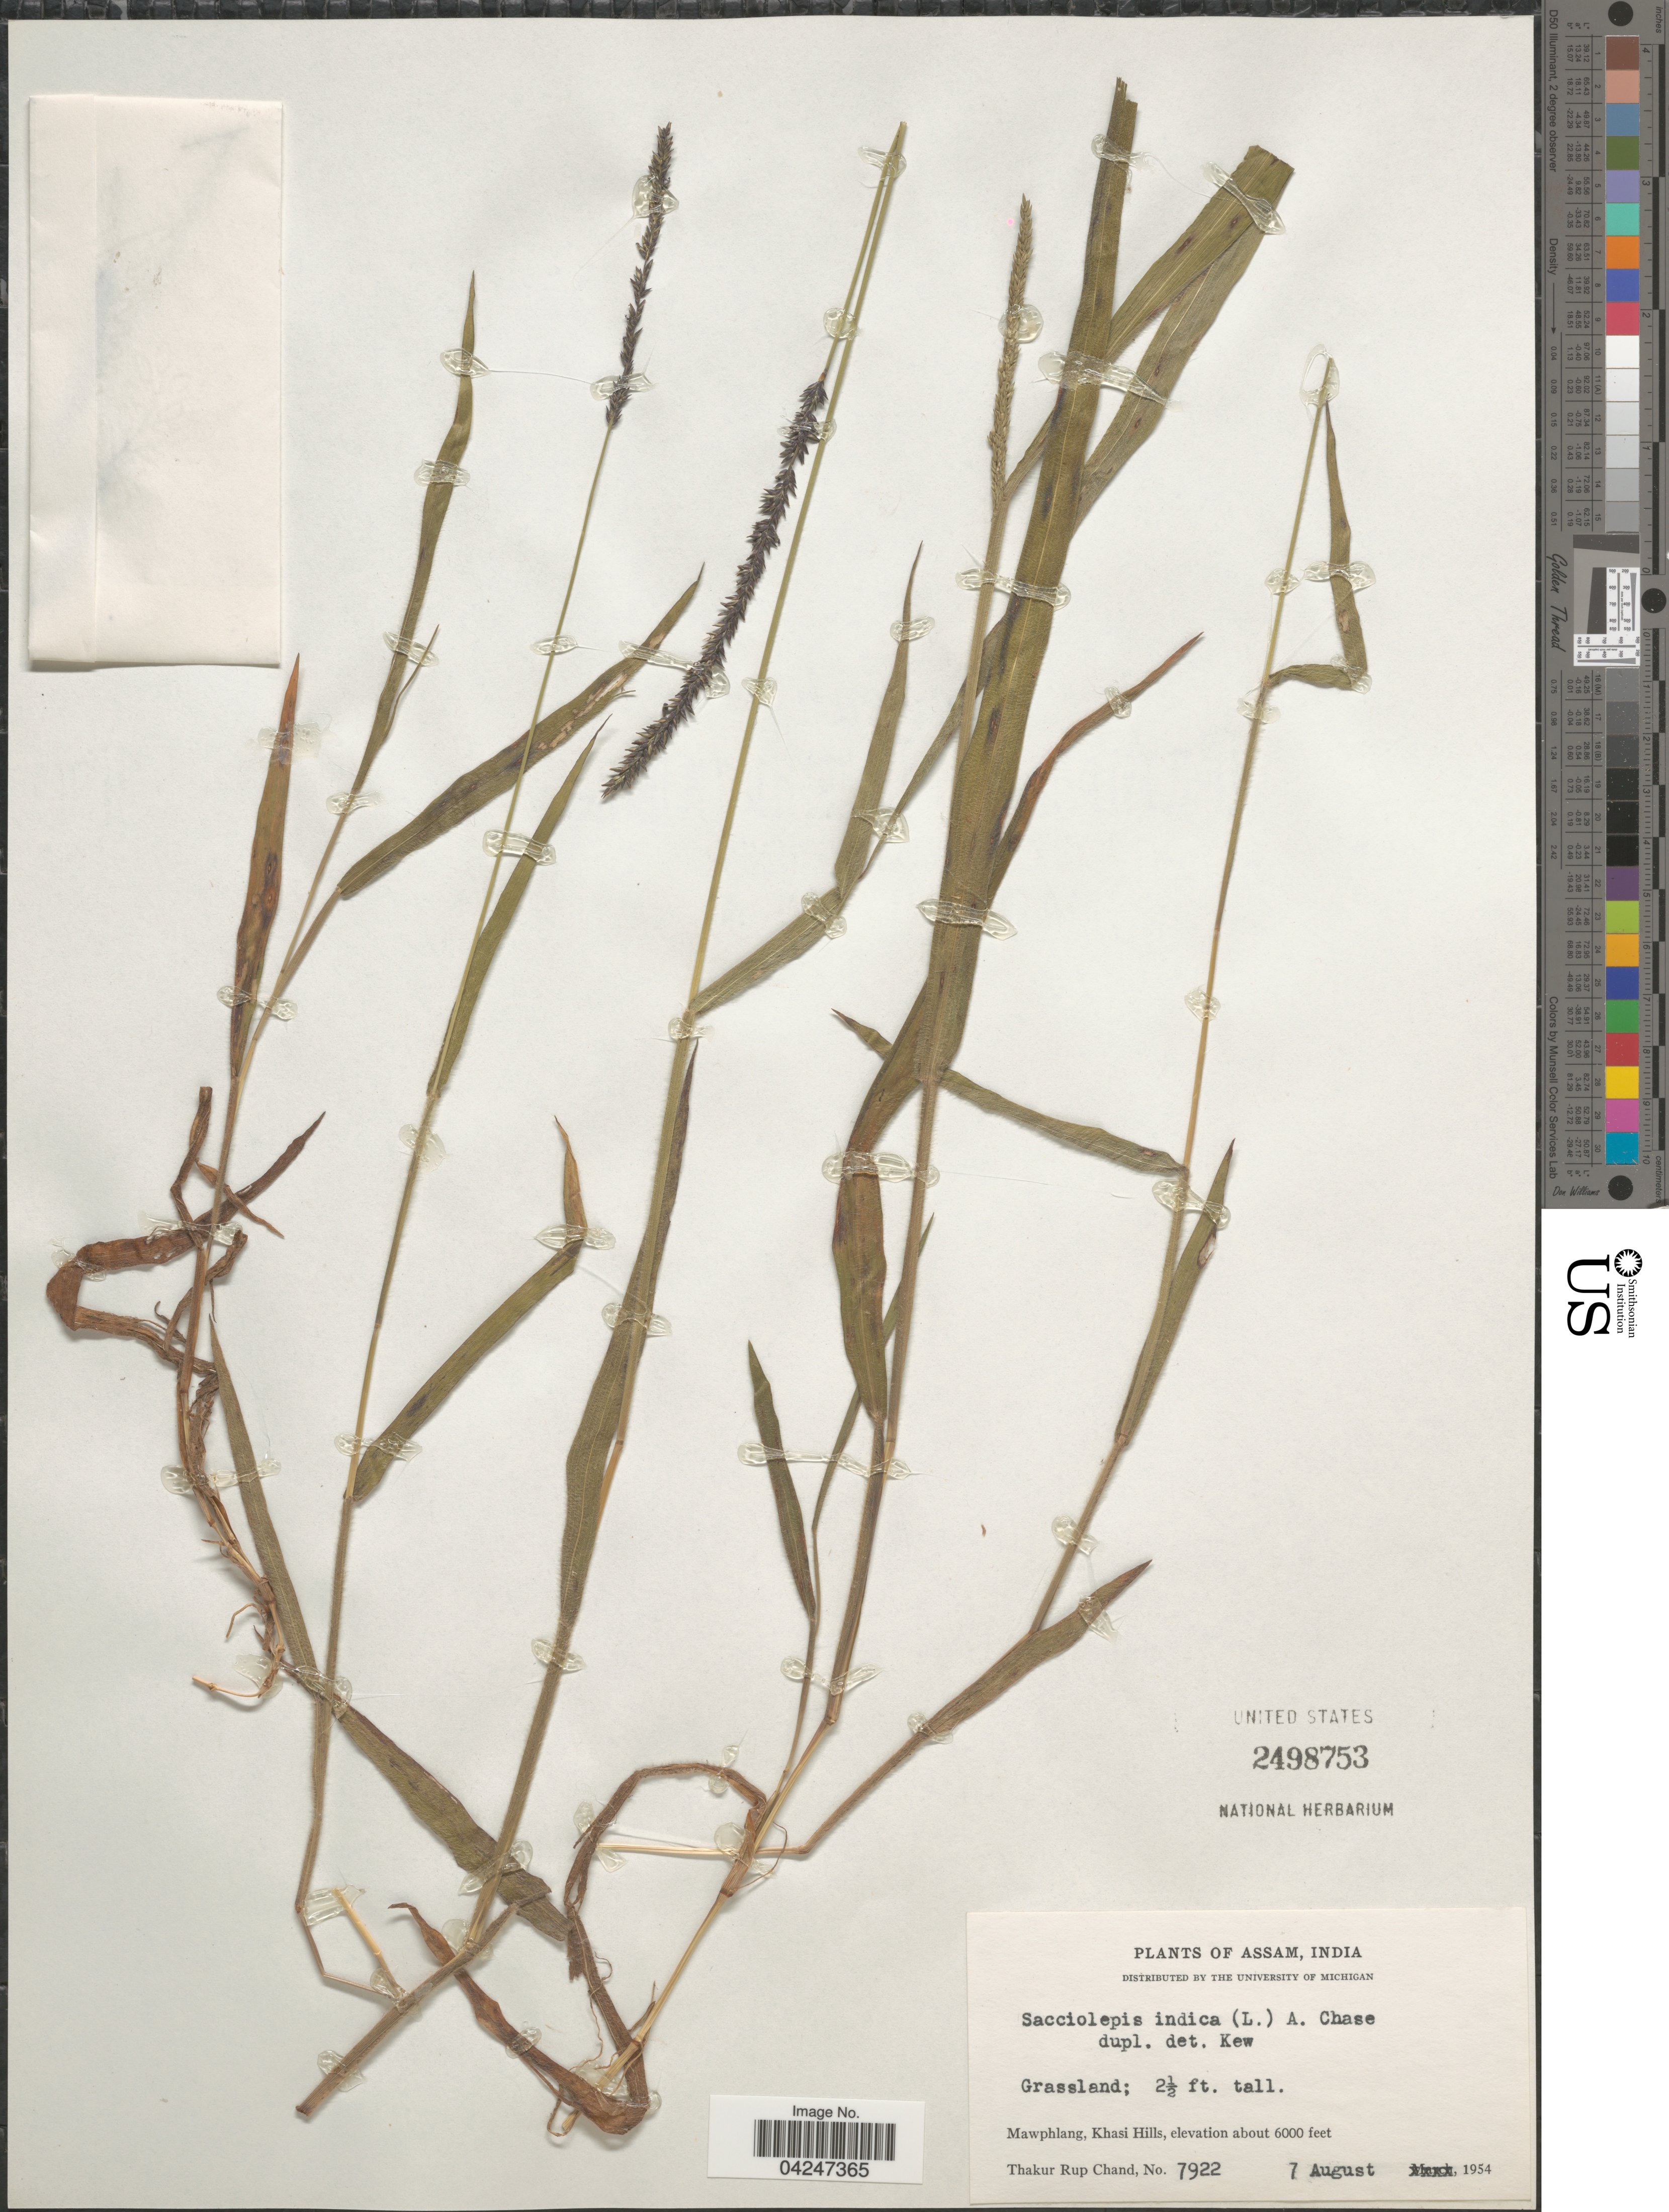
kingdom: Plantae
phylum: Tracheophyta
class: Liliopsida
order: Poales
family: Poaceae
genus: Sacciolepis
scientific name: Sacciolepis indica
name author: (L.) Chase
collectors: T. R. Chand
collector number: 7922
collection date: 1954-08-07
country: India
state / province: Meghalaya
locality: Mawphlang, Khasi Hills.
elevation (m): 1829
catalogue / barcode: US 2498753